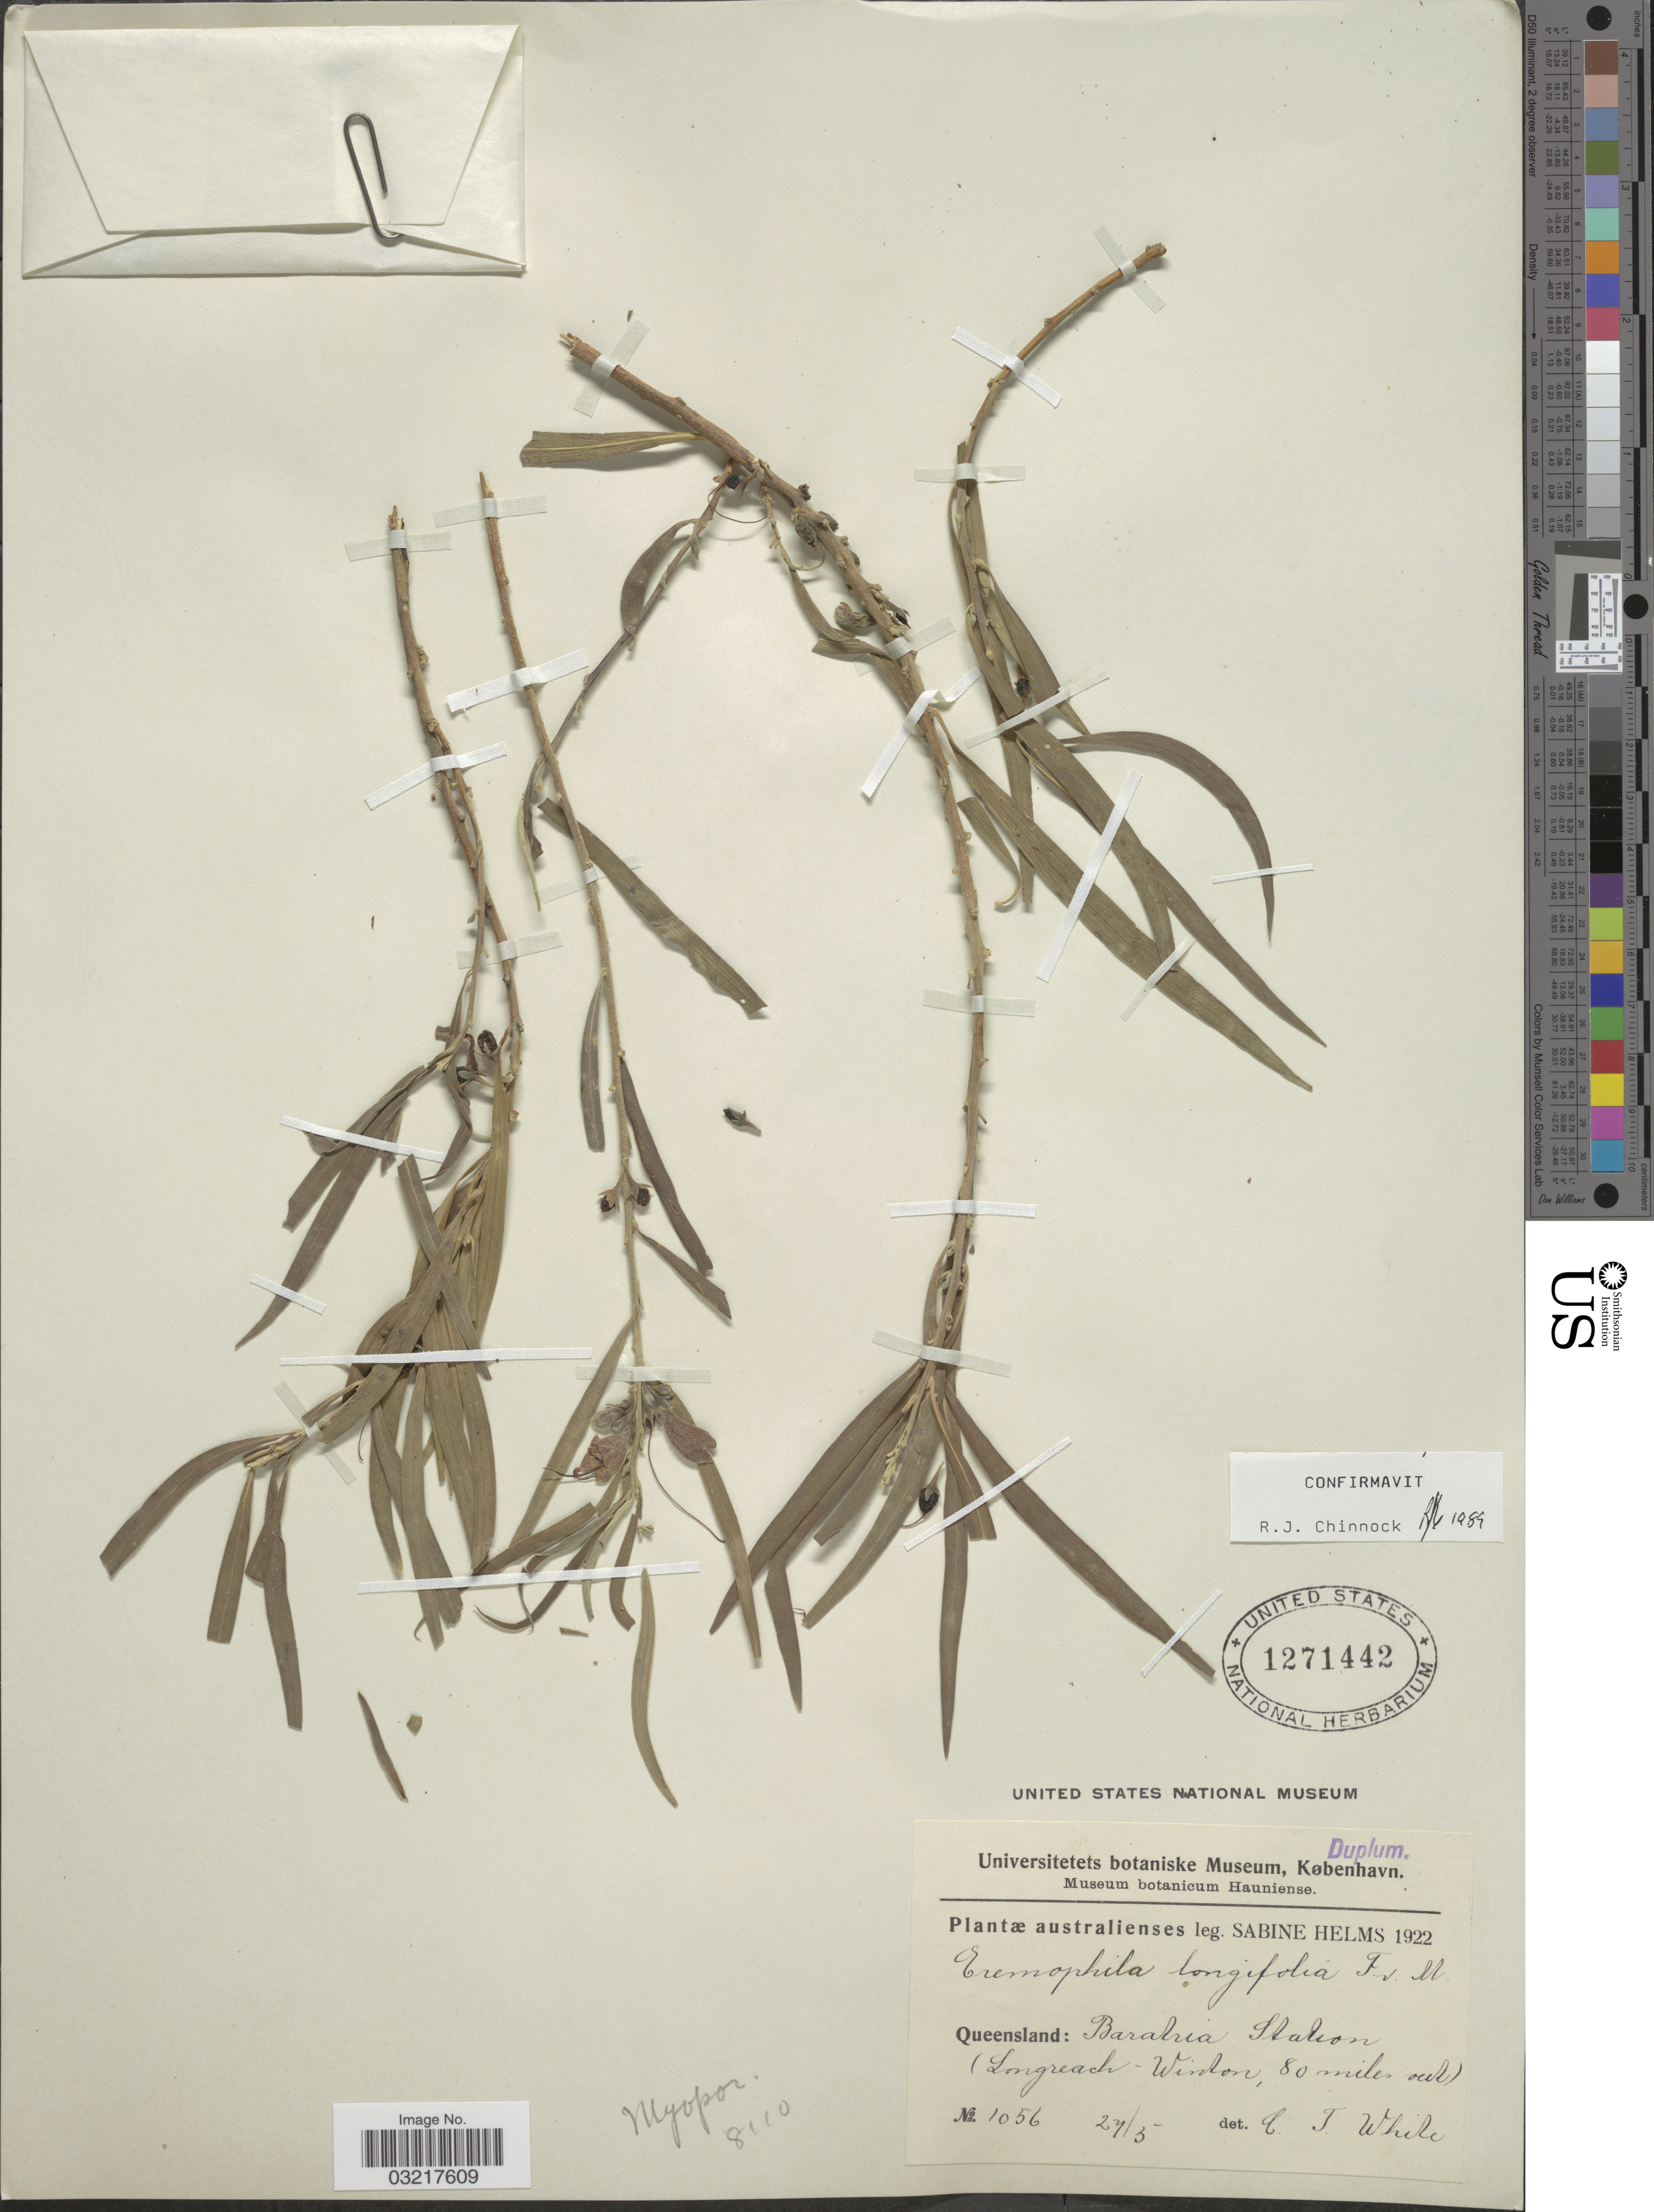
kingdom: Plantae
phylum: Tracheophyta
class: Magnoliopsida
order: Lamiales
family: Scrophulariaceae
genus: Eremophila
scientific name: Eremophila longifolia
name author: (R. Br.) F. Muell.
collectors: S. Helms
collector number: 1056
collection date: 1922-05-27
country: Australia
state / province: Queensland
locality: Baralria Station (Longreach - Winton, 80 miles out).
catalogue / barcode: US 1271442